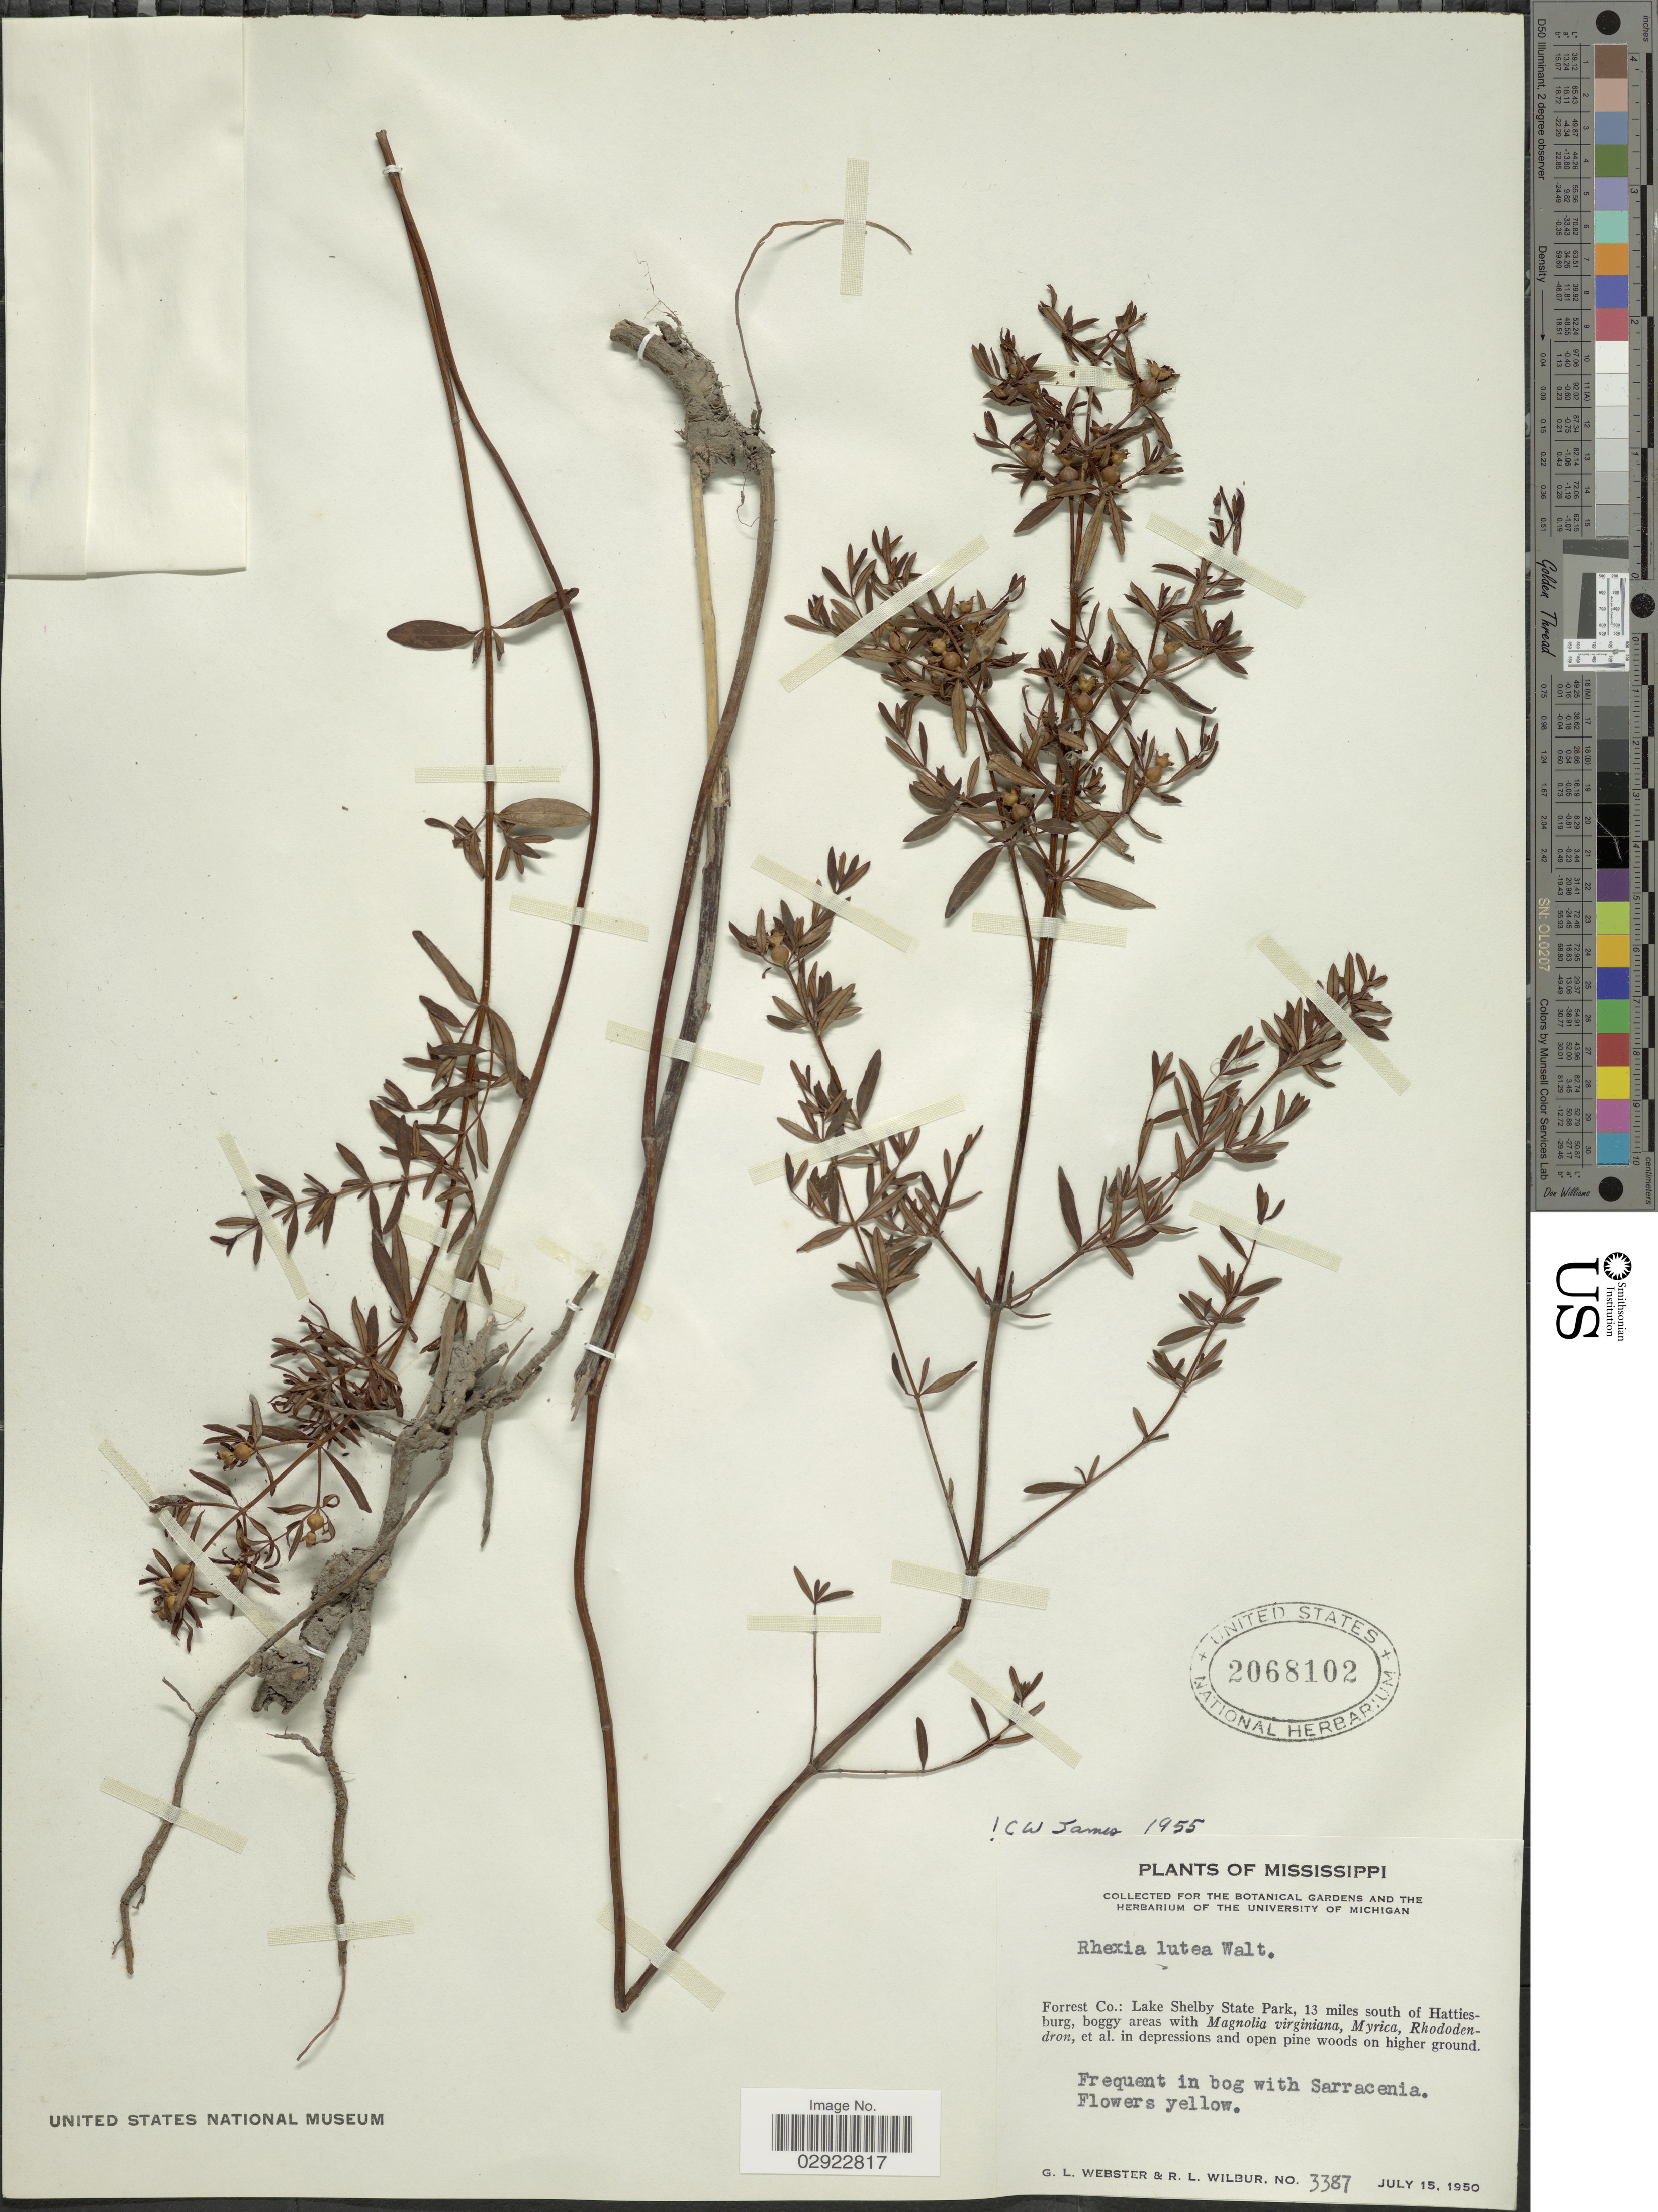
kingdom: Plantae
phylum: Tracheophyta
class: Magnoliopsida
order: Myrtales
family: Melastomataceae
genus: Rhexia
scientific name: Rhexia lutea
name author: Walter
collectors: G. L. Webster & R. L. Wilbur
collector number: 3387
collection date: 1950-07-15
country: United States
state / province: Mississippi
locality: Forrest Co.: Lake Shelby State Park, 13 miles south of Hattiesburg.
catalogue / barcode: US 2068102